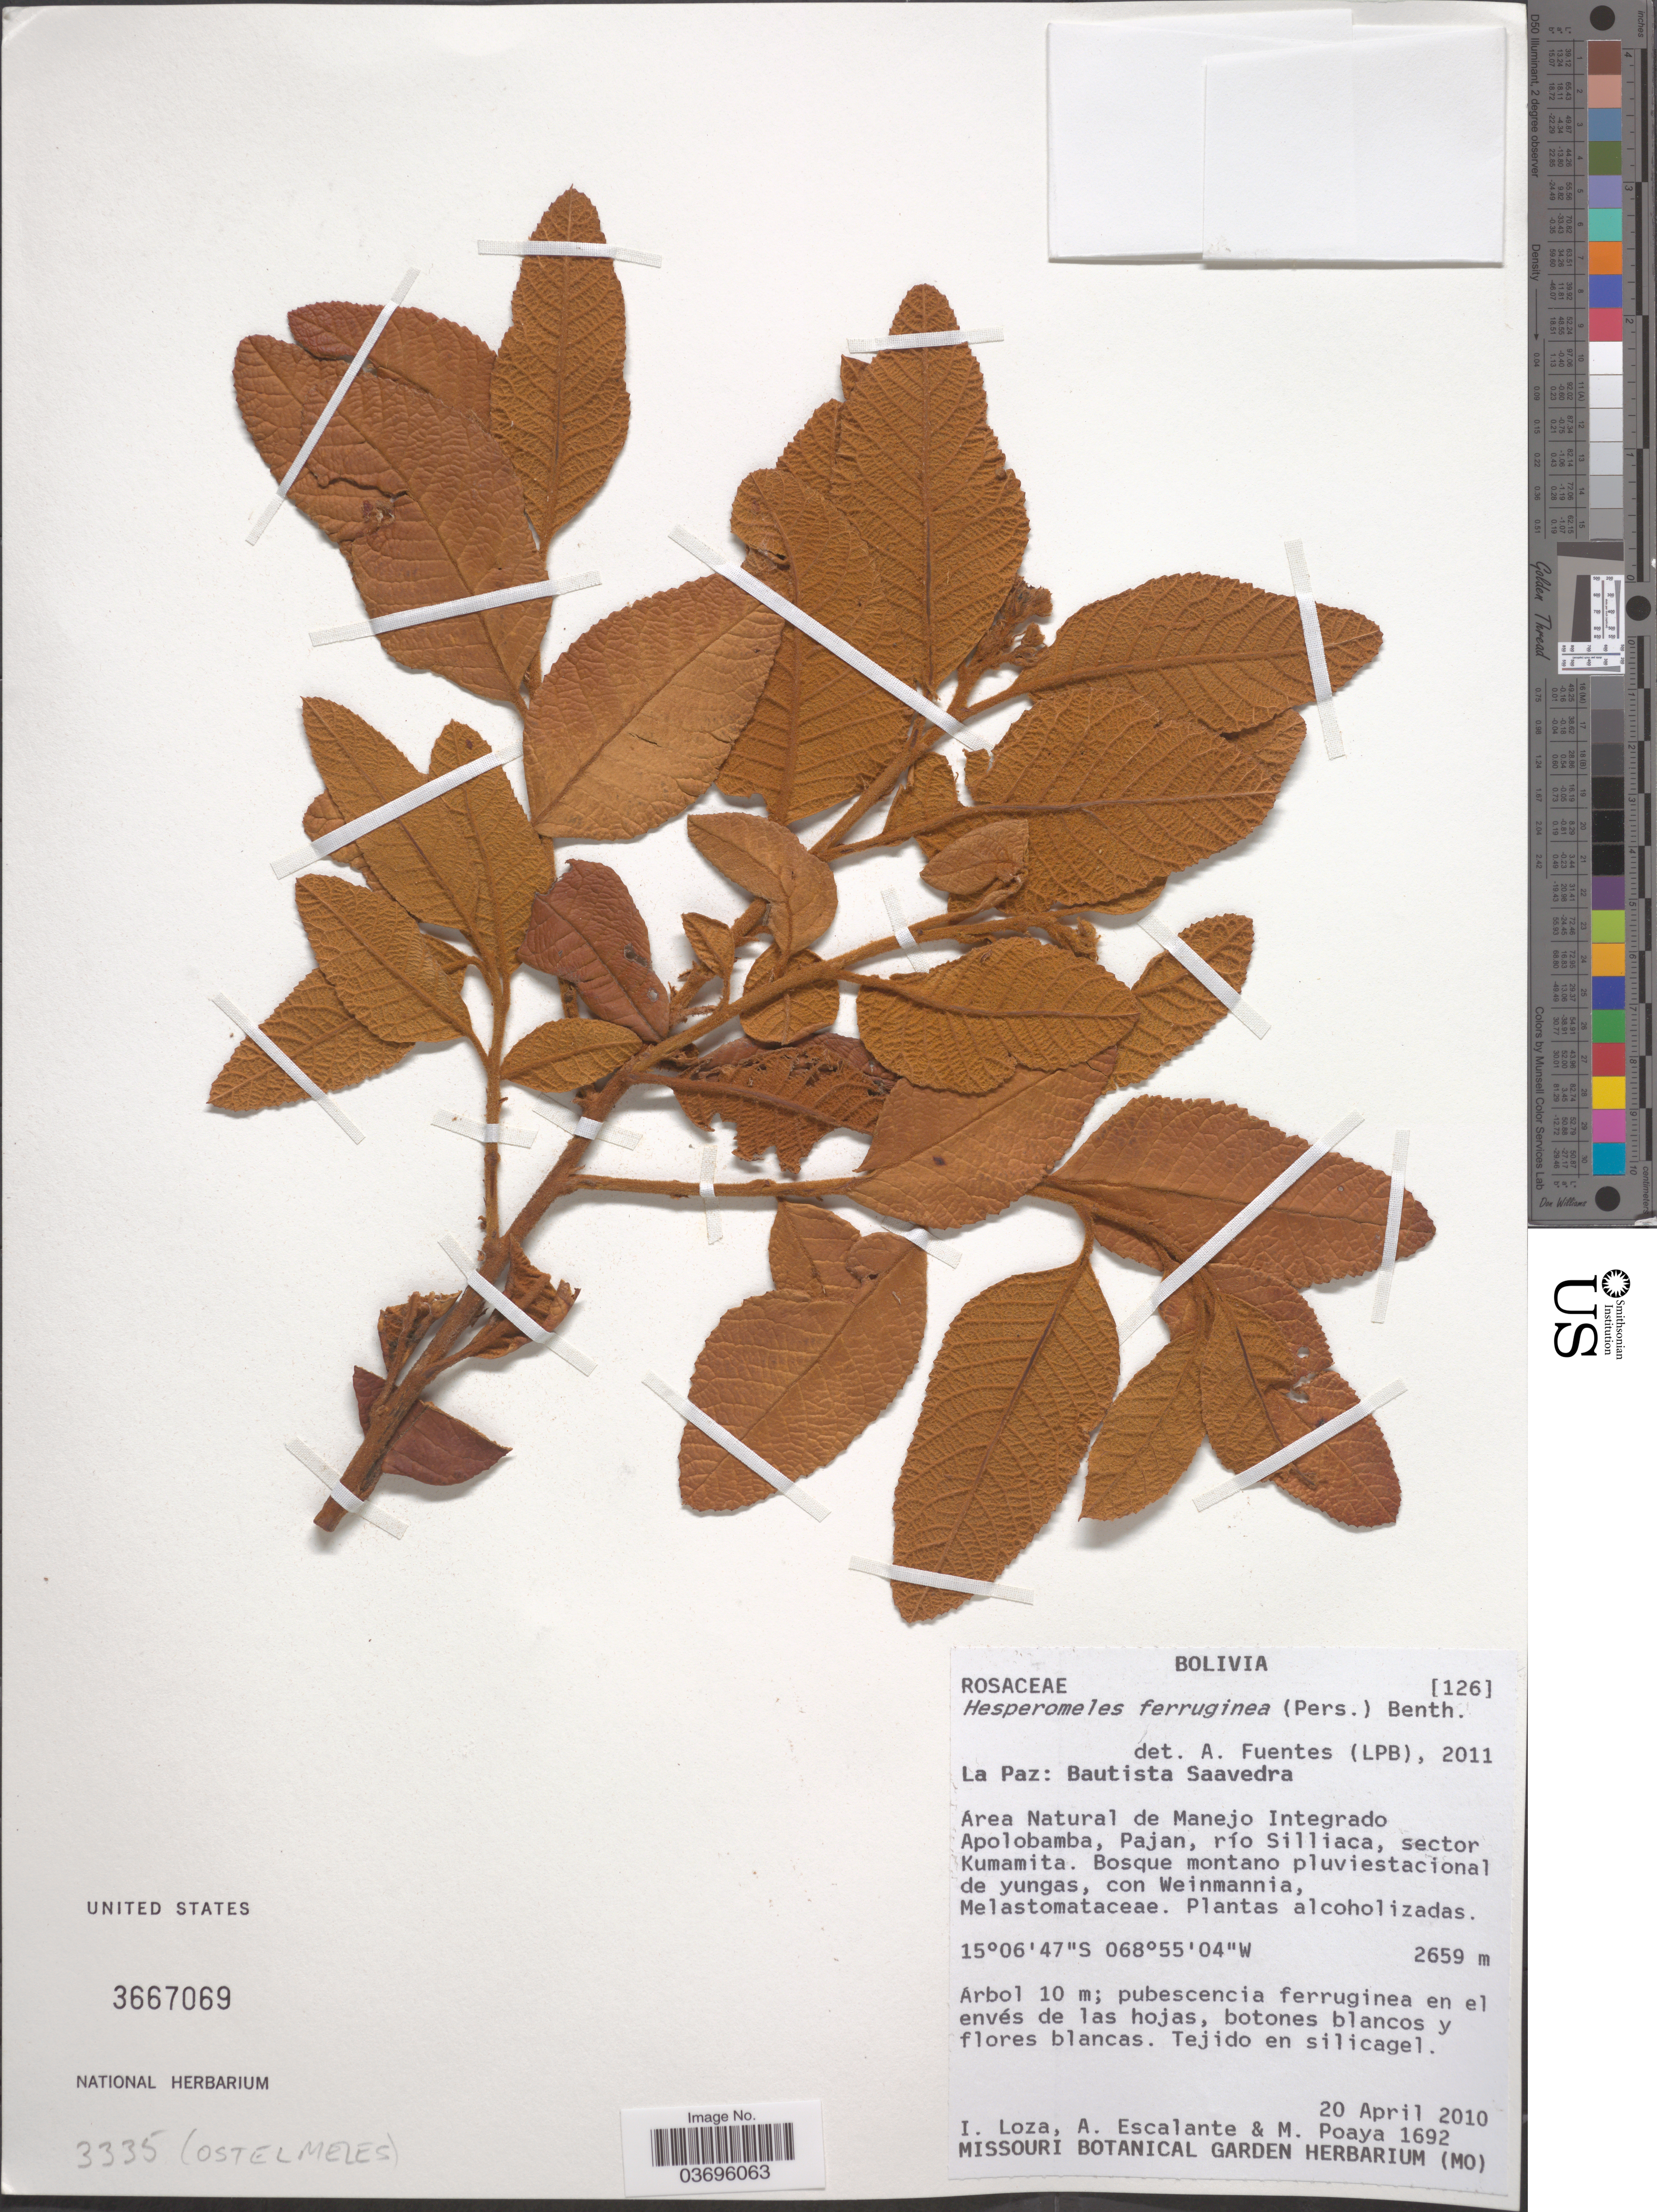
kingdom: Plantae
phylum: Tracheophyta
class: Magnoliopsida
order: Rosales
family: Rosaceae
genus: Hesperomeles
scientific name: Hesperomeles ferruginea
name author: (Juss. ex Pers.) Benth.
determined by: Fuentes, A.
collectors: I. Loza, A. Escalante & M. Poaya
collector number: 1692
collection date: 2010-04-20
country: Bolivia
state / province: La Paz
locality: Bautista Saavedra. Área Natural de Manejo Integrado Apolobamba, Pajan, río Silliaca, sector Kumamita.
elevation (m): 2659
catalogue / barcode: US 3667069